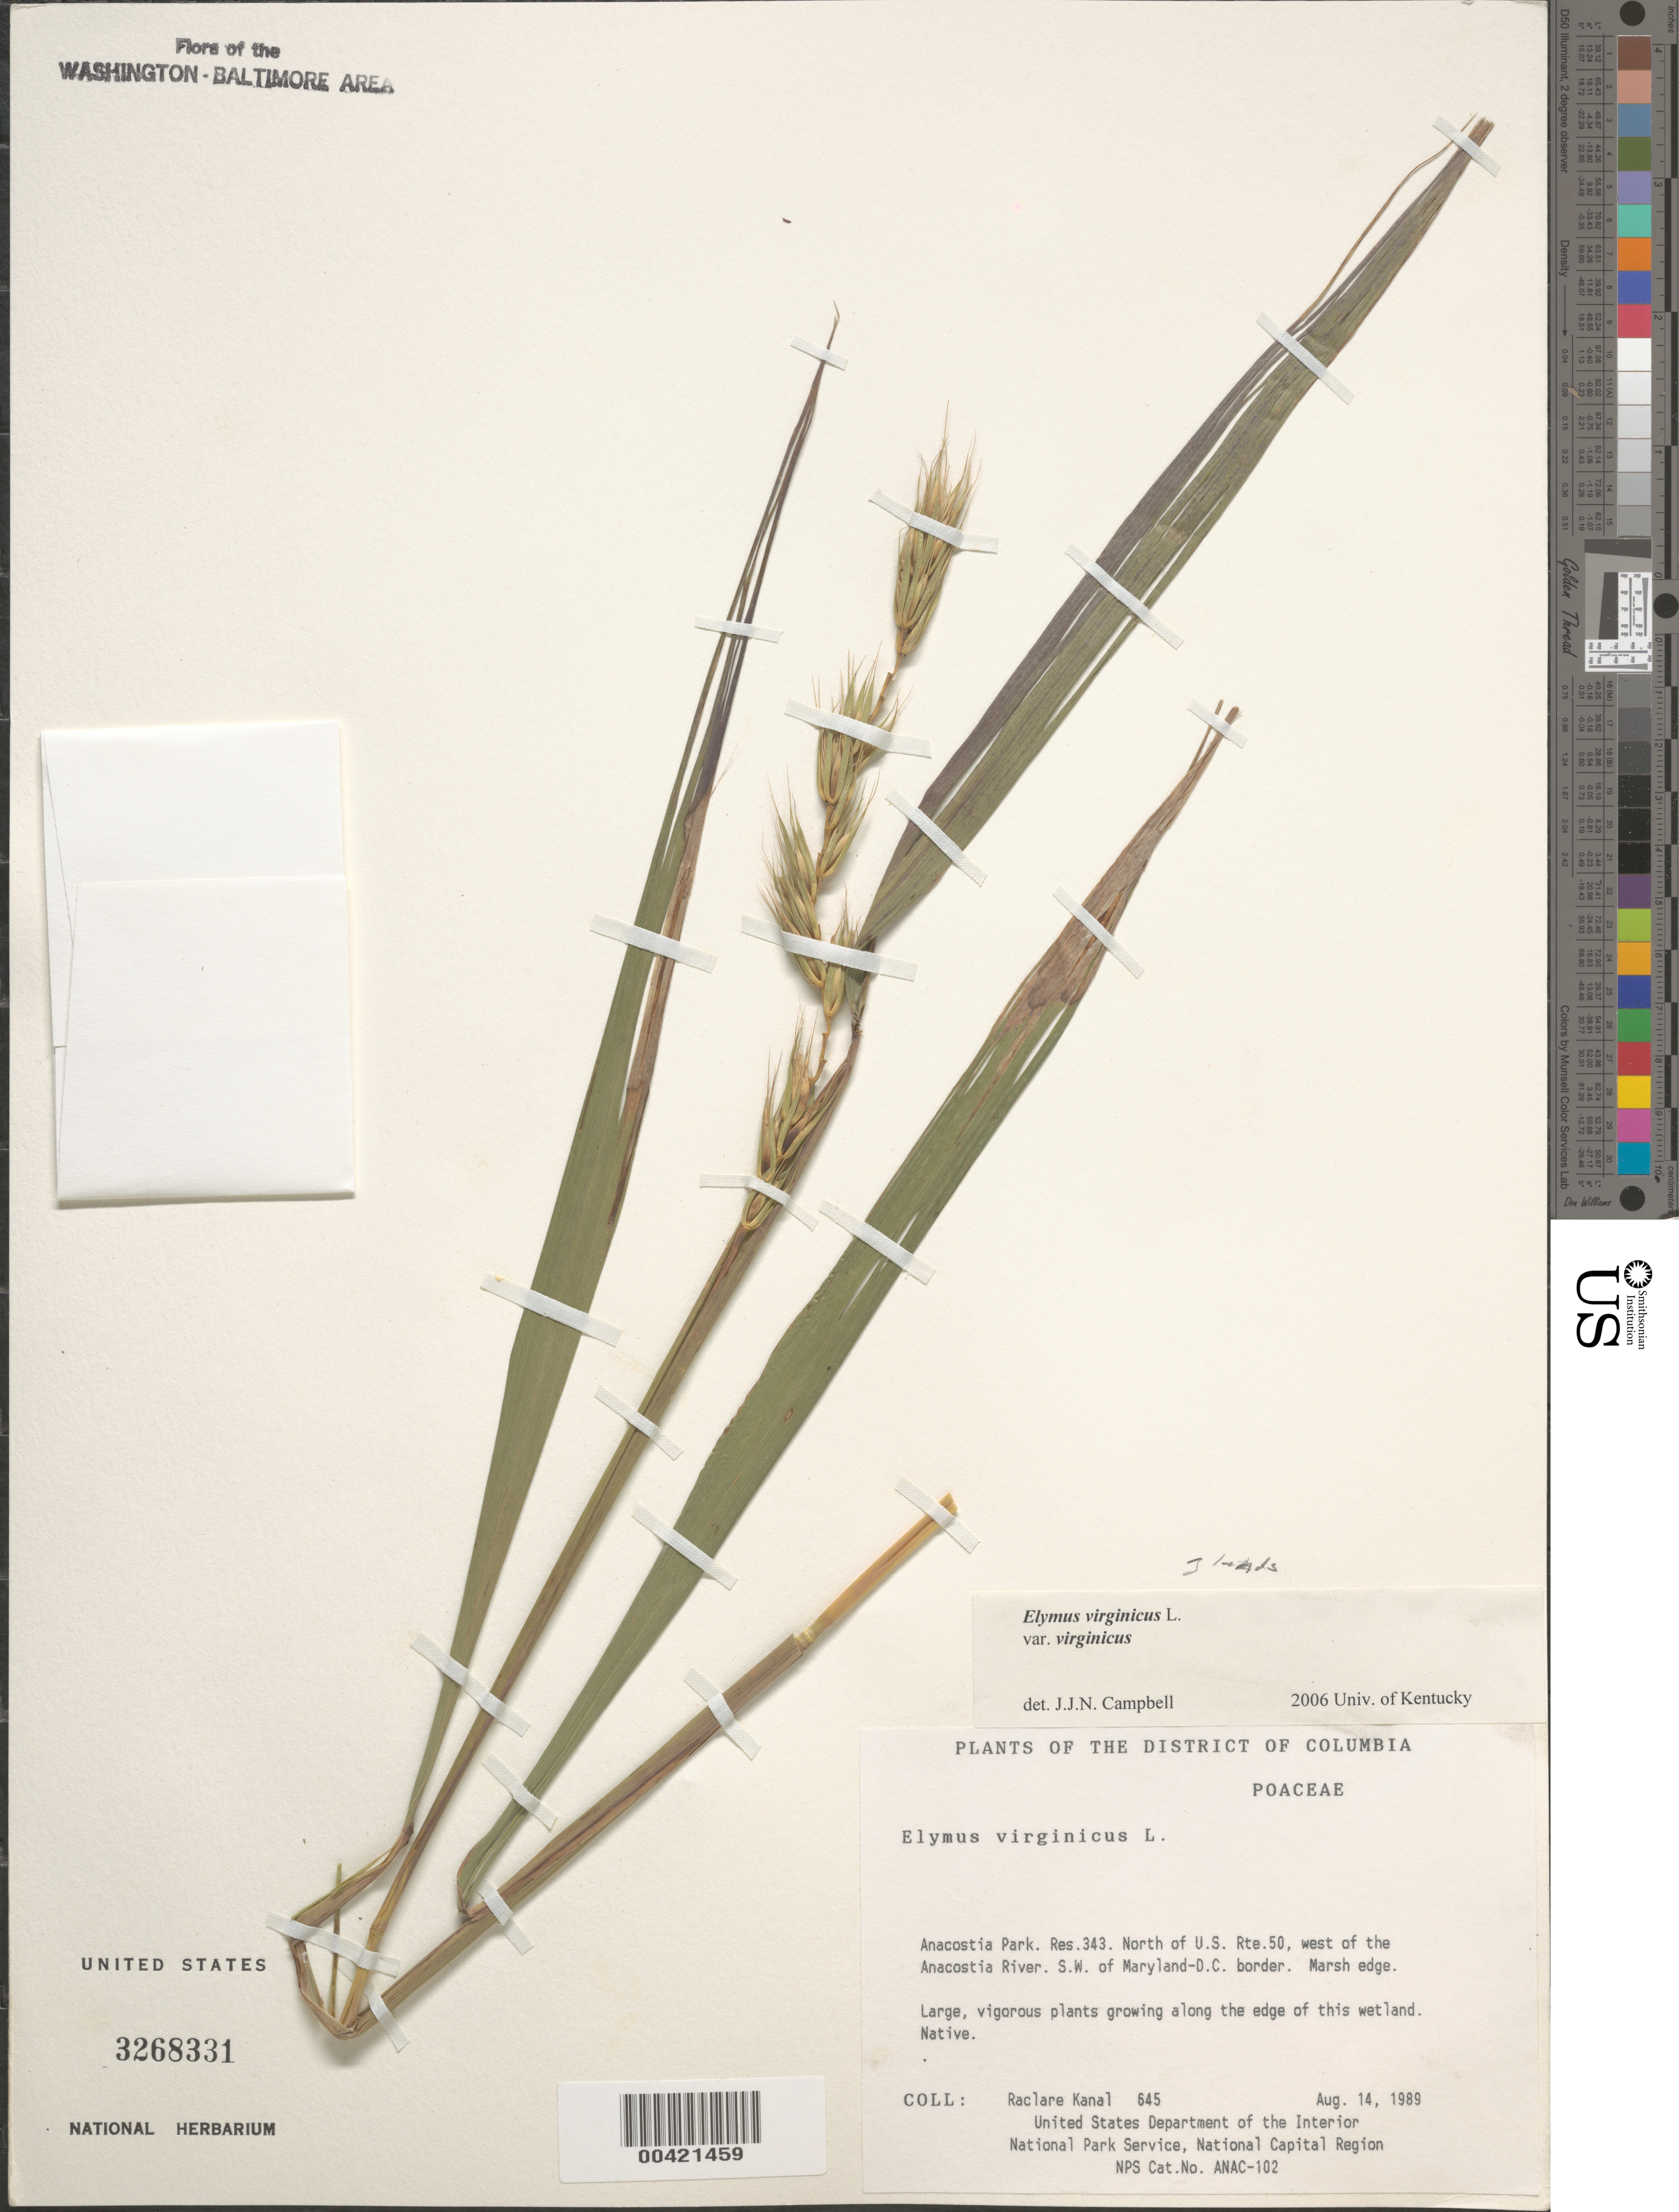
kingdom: Plantae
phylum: Tracheophyta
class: Liliopsida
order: Poales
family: Poaceae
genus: Elymus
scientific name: Elymus virginicus var. virginicus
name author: L.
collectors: R. Kanal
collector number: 645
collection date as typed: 14 Aug 1989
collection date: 1989-08-14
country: United States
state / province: District of Columbia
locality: Anacostia Park, Res 343, W of Anacostia River N of Rt 50, SW of Maryland-DC border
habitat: Marsh edge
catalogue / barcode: US 3268331